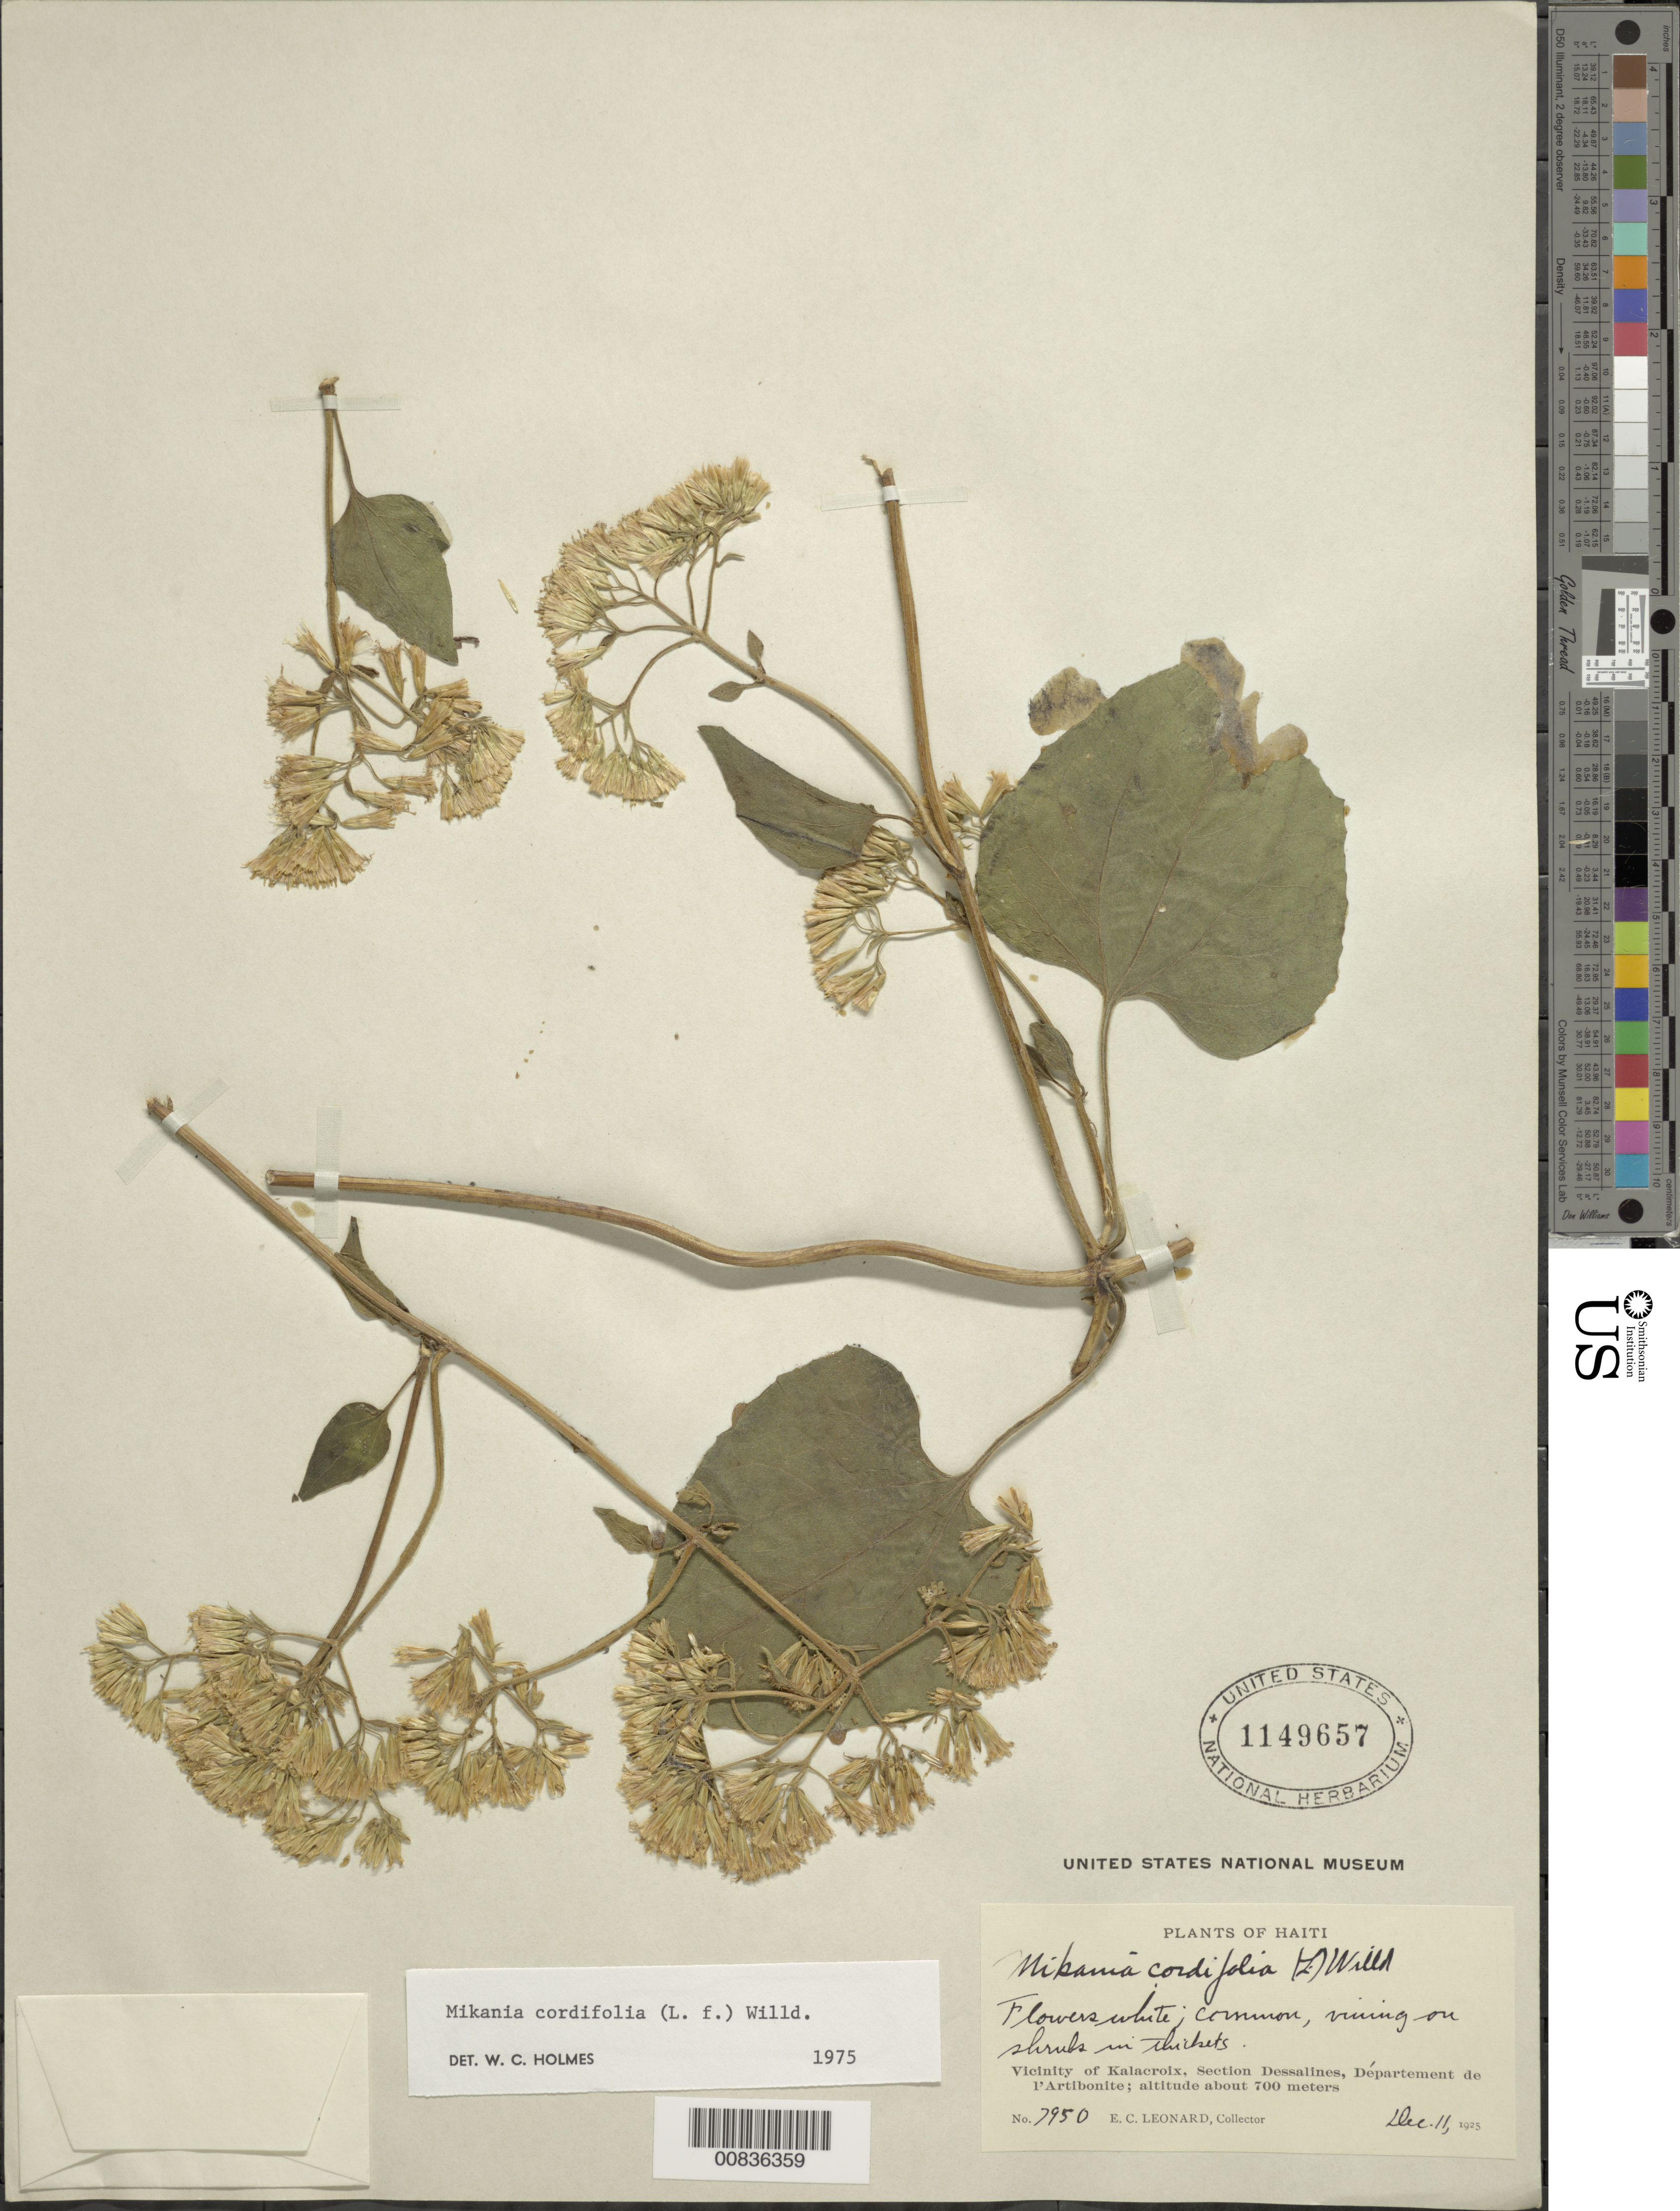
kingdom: Plantae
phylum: Tracheophyta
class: Magnoliopsida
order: Asterales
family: Asteraceae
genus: Mikania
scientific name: Mikania cordifolia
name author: Kunth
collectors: E. C. Leonard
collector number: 7950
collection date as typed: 11 Dec 1925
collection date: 1925-12-11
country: Haiti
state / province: Artibonite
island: Hispaniola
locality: Vicinity of Kalacroix, Section Dessalines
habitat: On shrubs and thickets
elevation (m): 700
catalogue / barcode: US 1149657